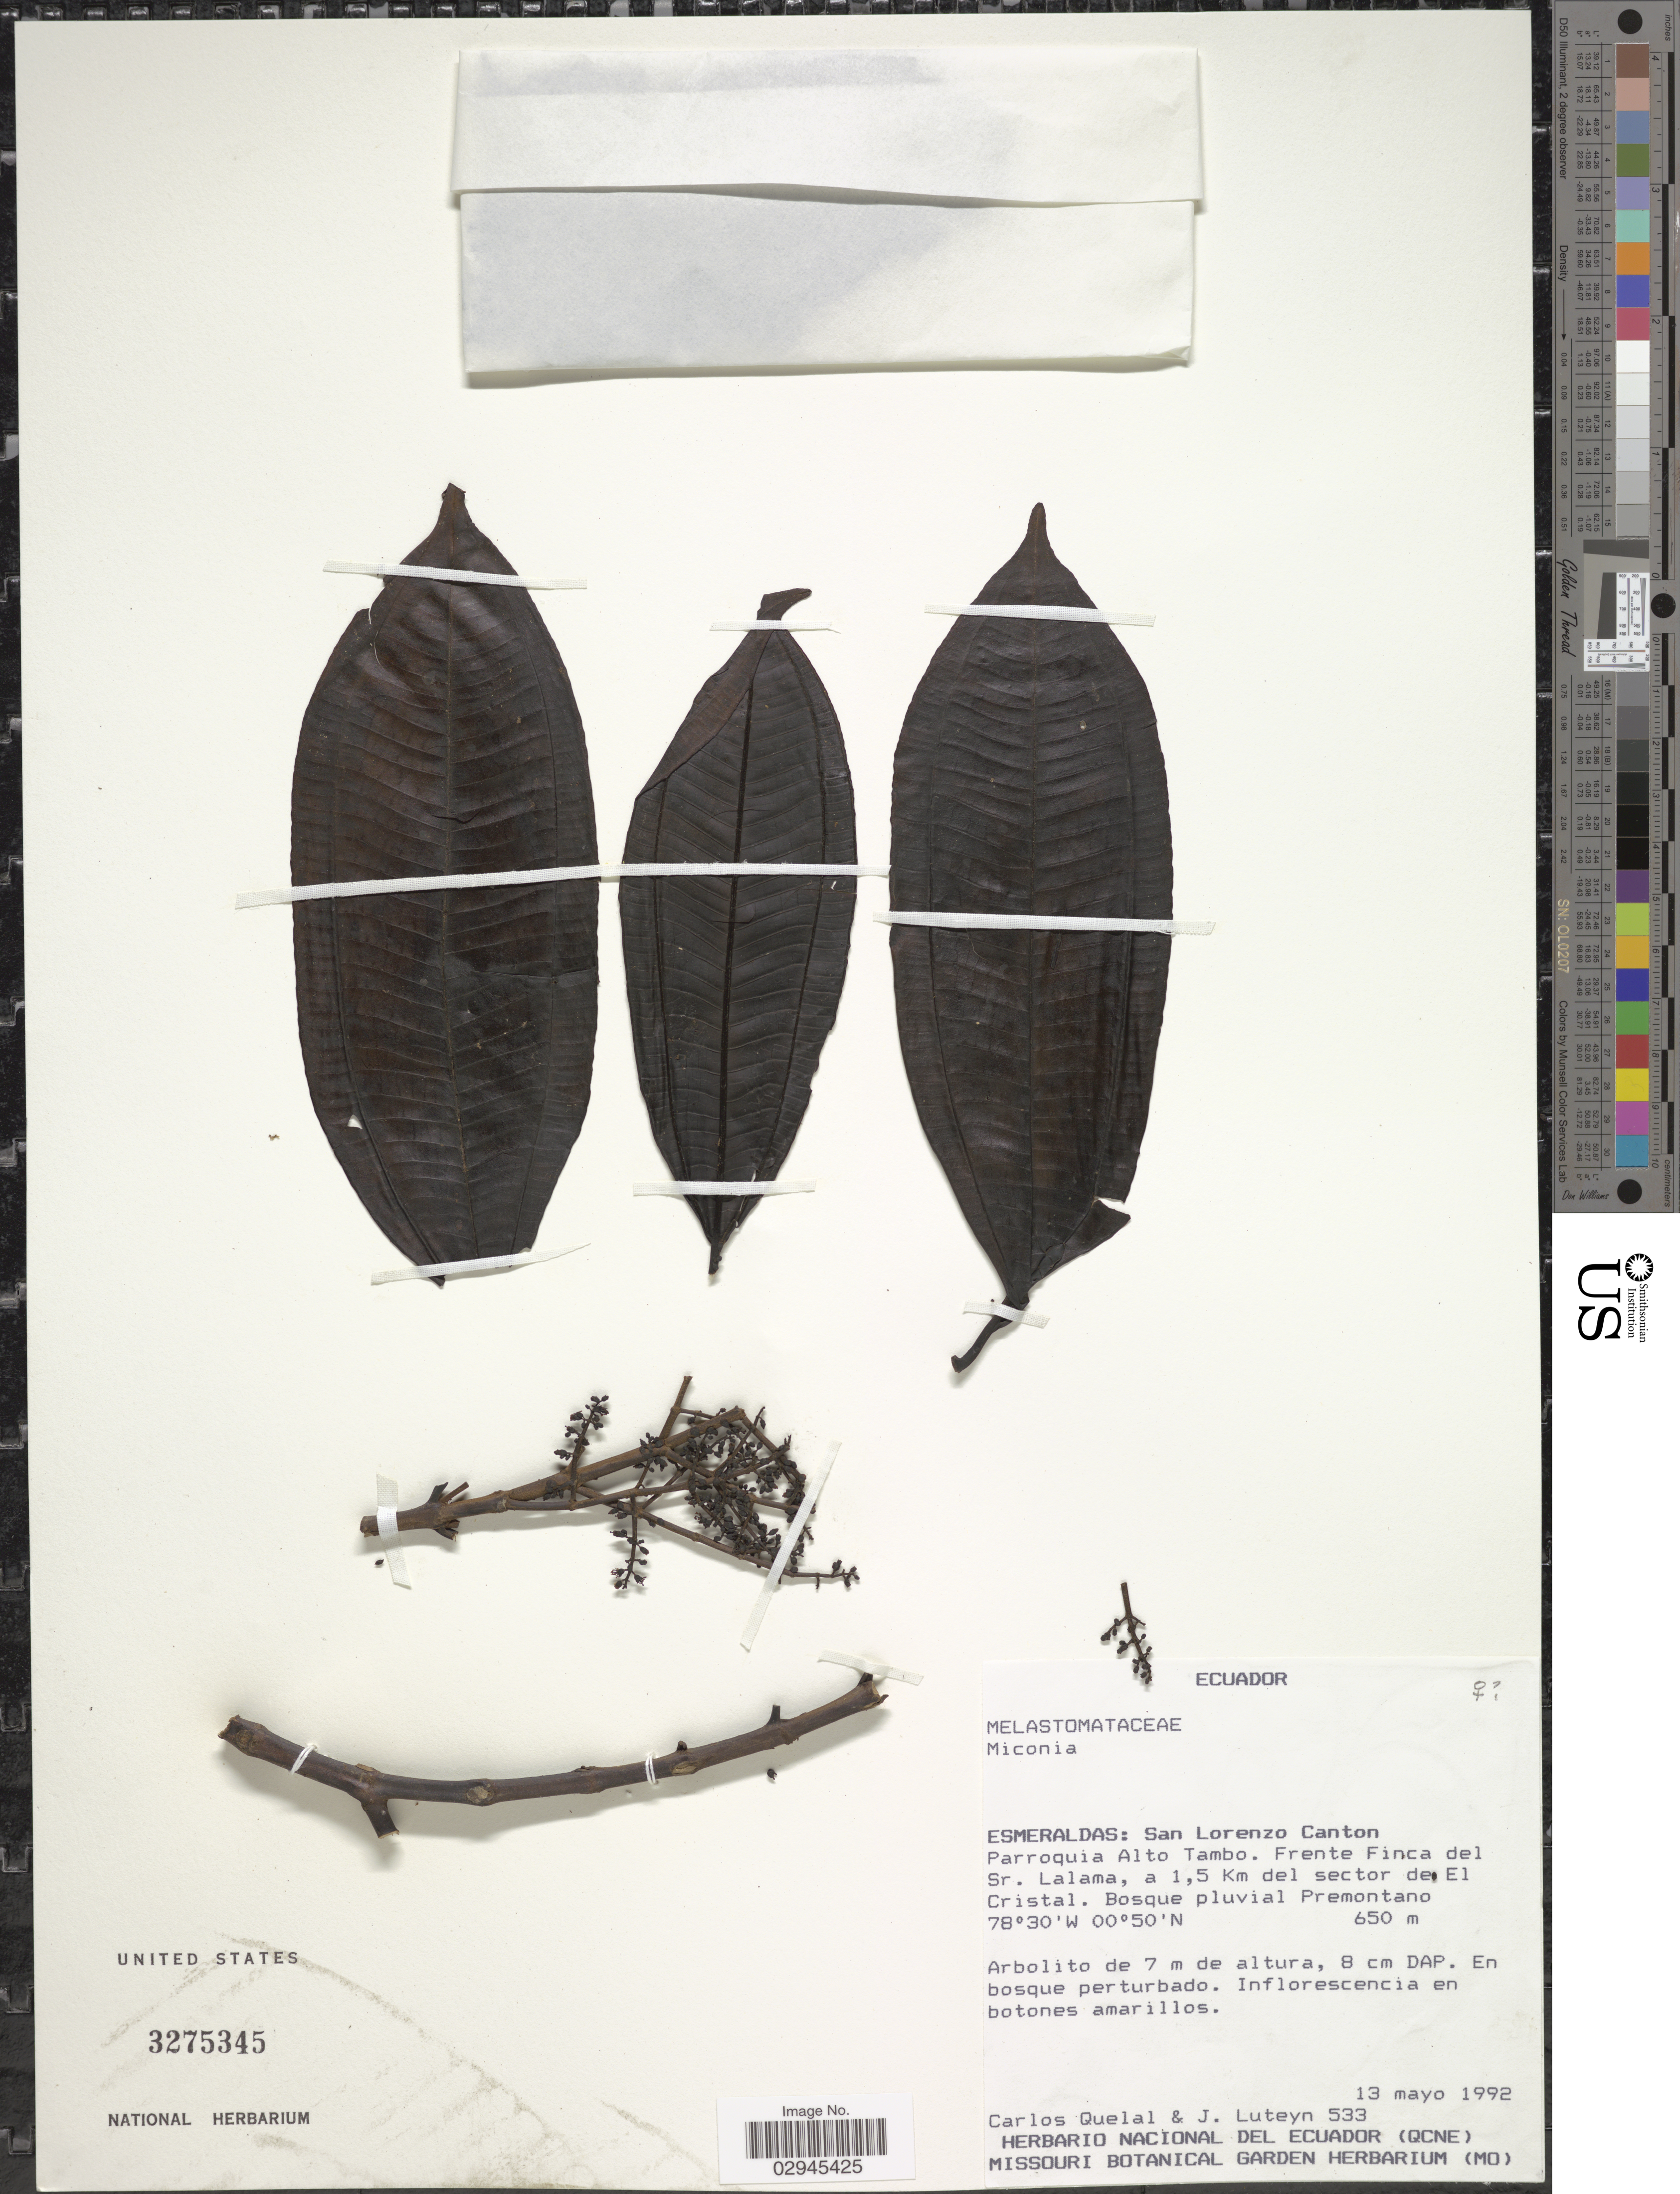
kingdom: Plantae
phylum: Tracheophyta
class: Magnoliopsida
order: Myrtales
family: Melastomataceae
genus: Miconia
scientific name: Miconia sp.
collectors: C. Quelal & J. L. Luteyn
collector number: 533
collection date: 1992-05-13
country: Ecuador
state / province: Esmeraldas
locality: San Lorenzo Canton. Parroquia Alto Tambo. Frente Finca del Sr. Lalama, a 1.5 Km del sector de El Cristal. Bosque pluvial Premontano.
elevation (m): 650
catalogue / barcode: US 3275345